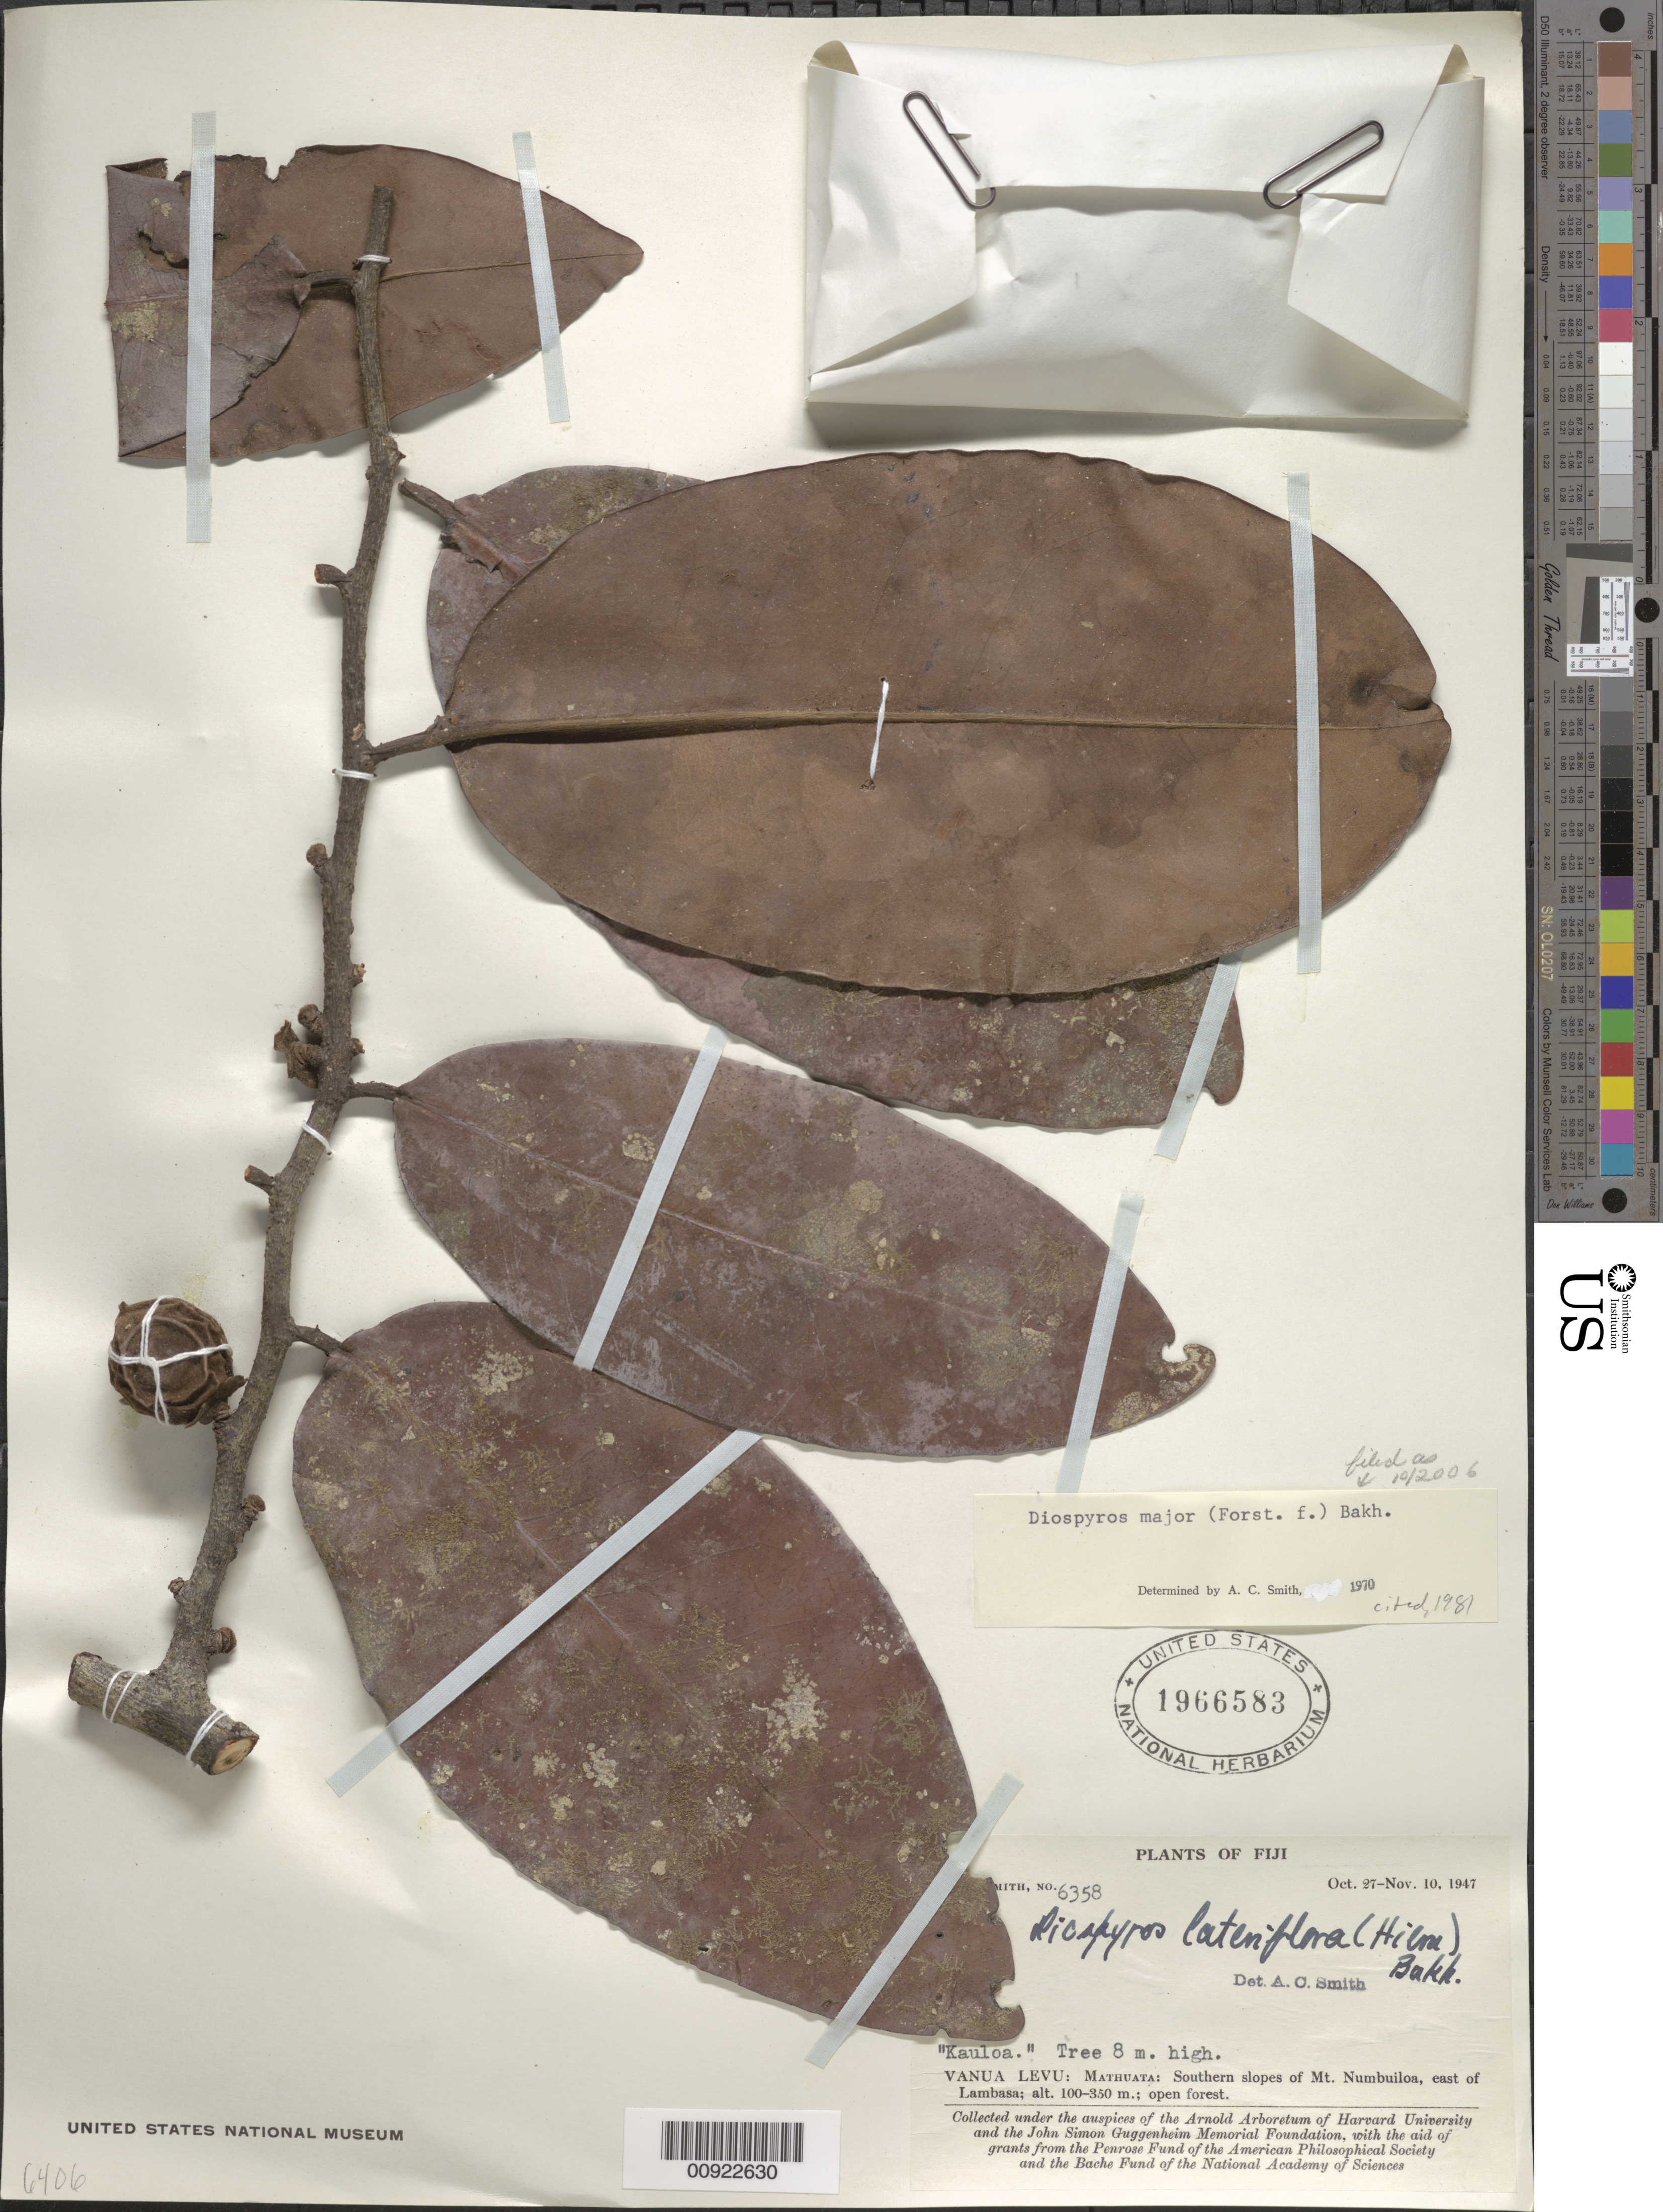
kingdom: Plantae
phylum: Tracheophyta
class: Magnoliopsida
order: Ericales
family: Ebenaceae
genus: Diospyros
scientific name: Diospyros major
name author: (G. Forst.) Bakh.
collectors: C. A. Smith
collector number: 6358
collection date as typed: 27 Oct 1947 to 10 Nov 1947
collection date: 1947-10-27/1947-11-10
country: Fiji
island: Macuata-i-wai [Mathuata-i-wai]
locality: Mathuata: Southern slopes of Mt. Numbuiloa, east of Lambassa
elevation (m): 100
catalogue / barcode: US 1966583